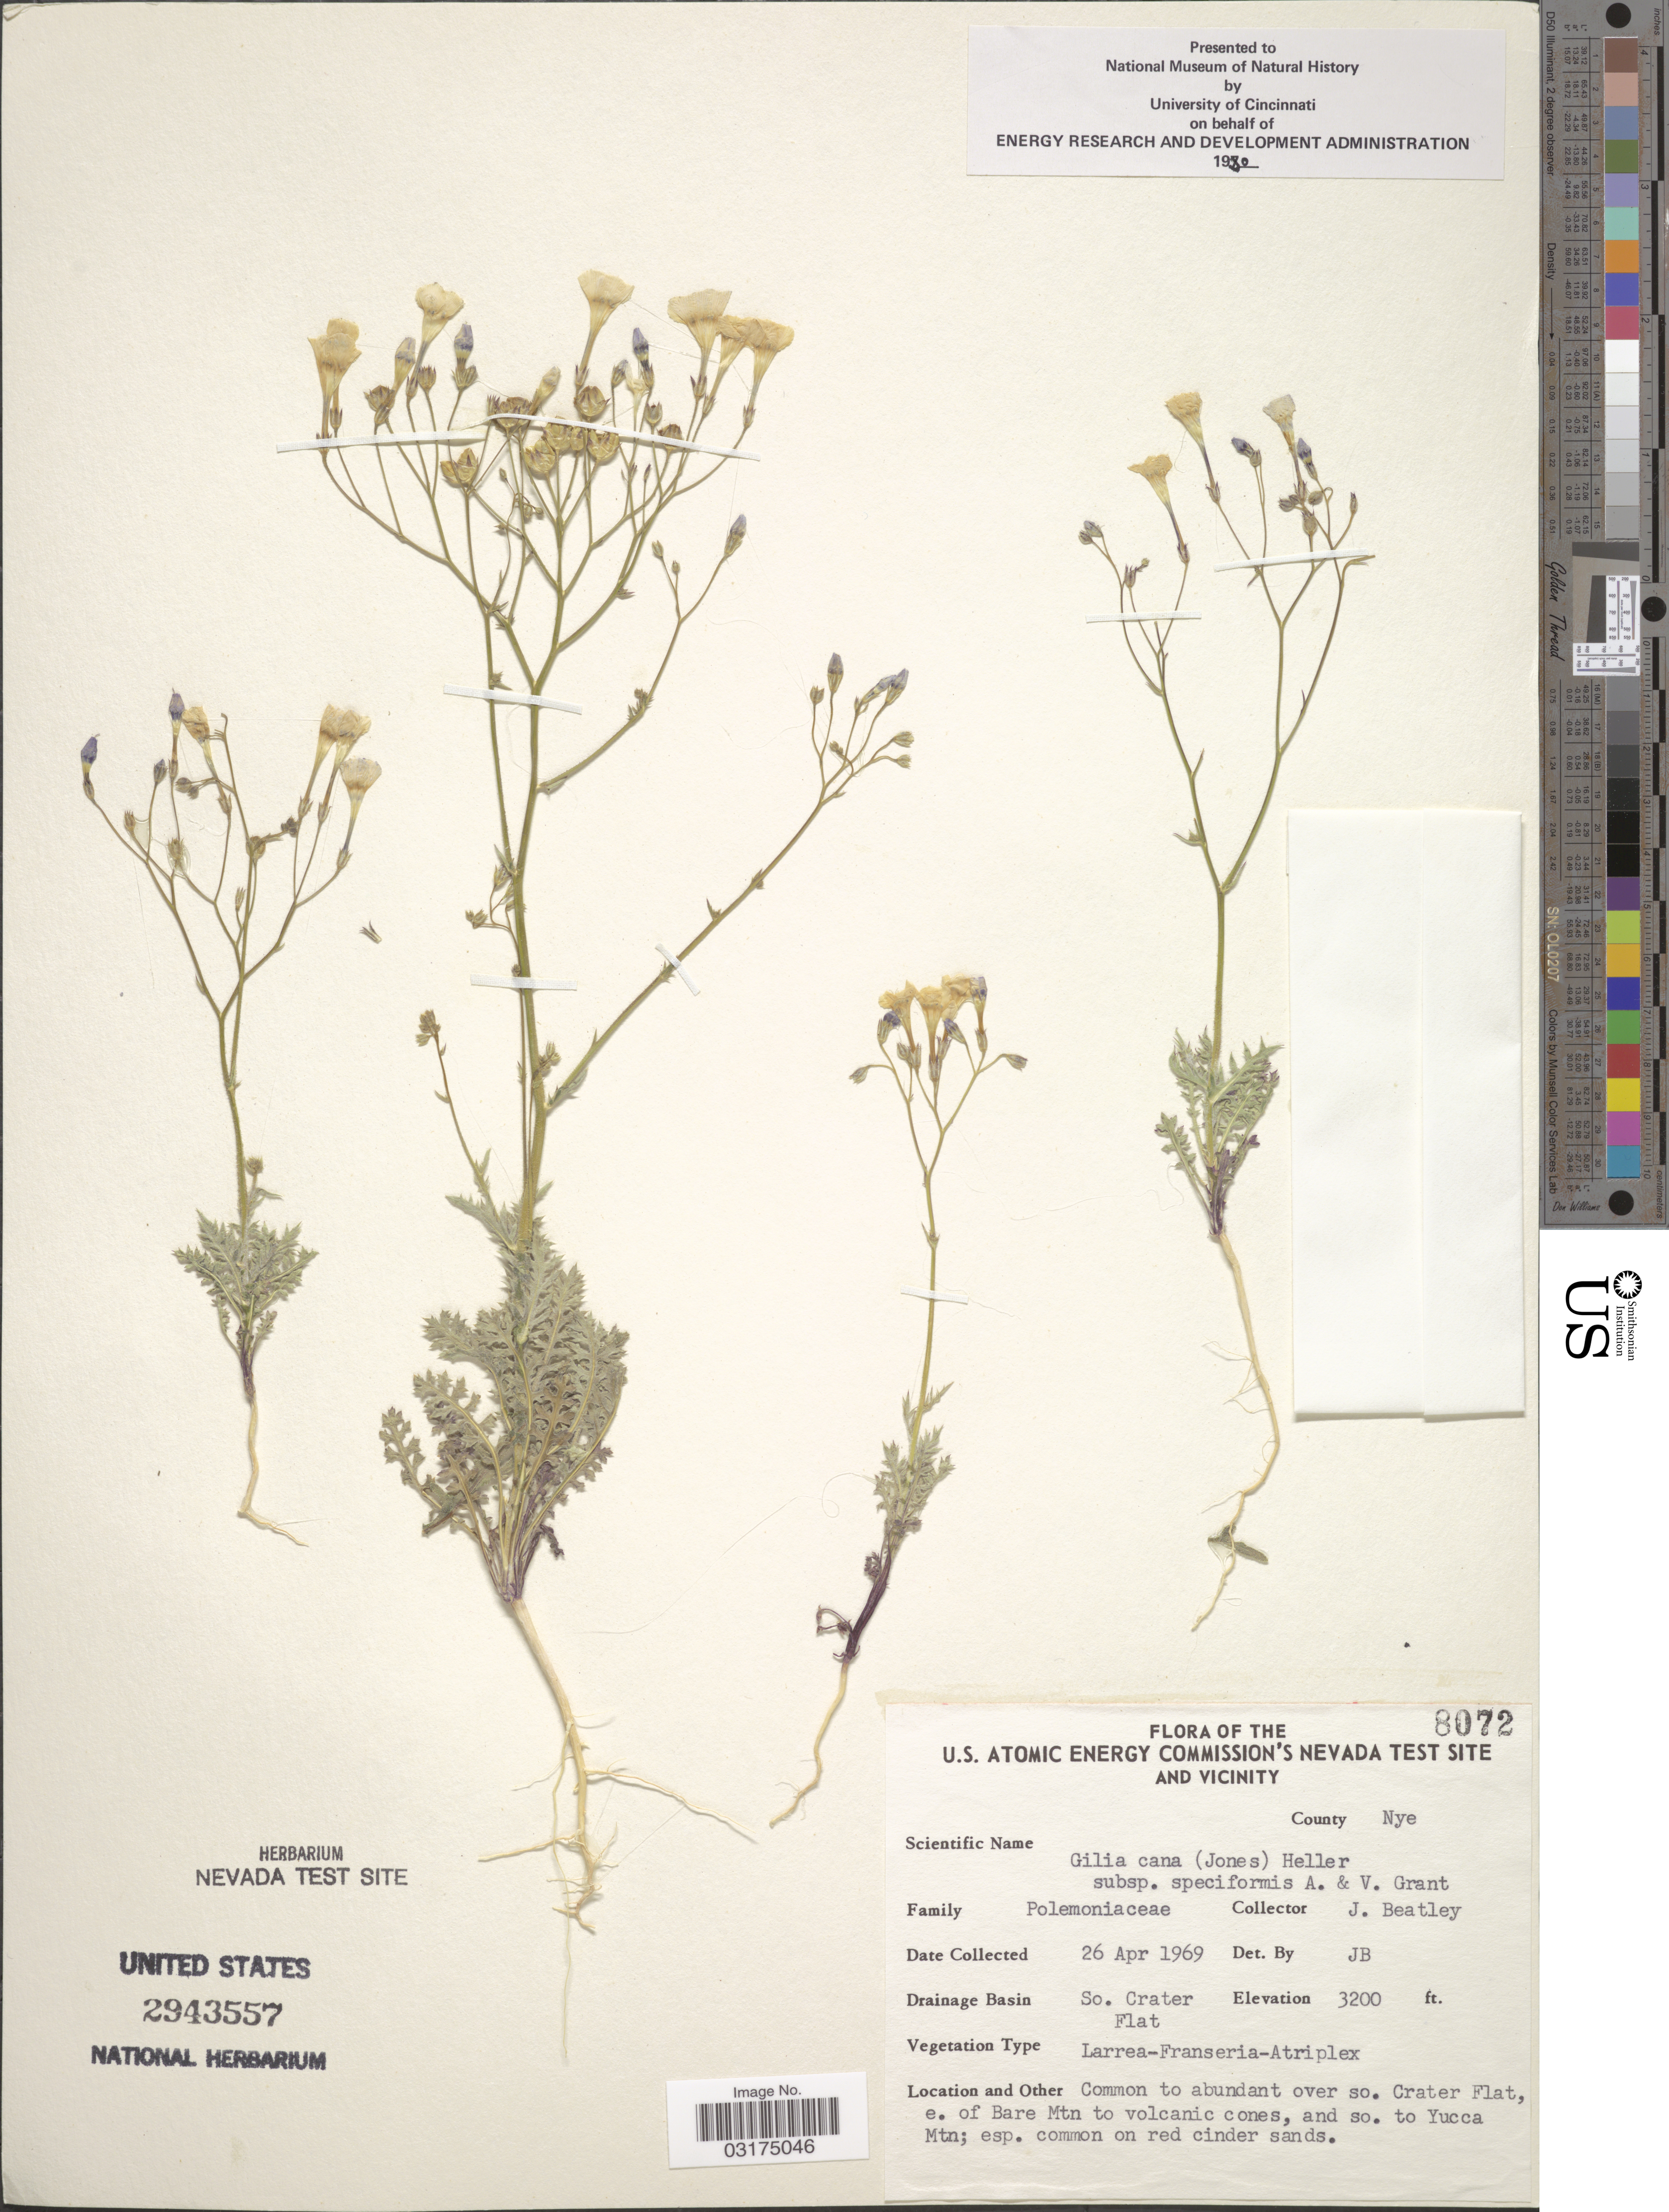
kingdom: Plantae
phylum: Tracheophyta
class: Magnoliopsida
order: Ericales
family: Polemoniaceae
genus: Gilia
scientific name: Gilia cana subsp. speciformis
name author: A.D. Grant & V.E. Grant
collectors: J. C. Beatley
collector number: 8072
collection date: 1969-04-26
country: United States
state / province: Nevada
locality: The U. S. Atomic Energy Commission's Nevada Test Site and Vicinity. County Nye. Drainage Basin So. Crater Flat. Over so. Crater Flat, e. of Bare Mtn to Volcanic cones, and so. to Yucca Mtn.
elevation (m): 975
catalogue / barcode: US 2943557